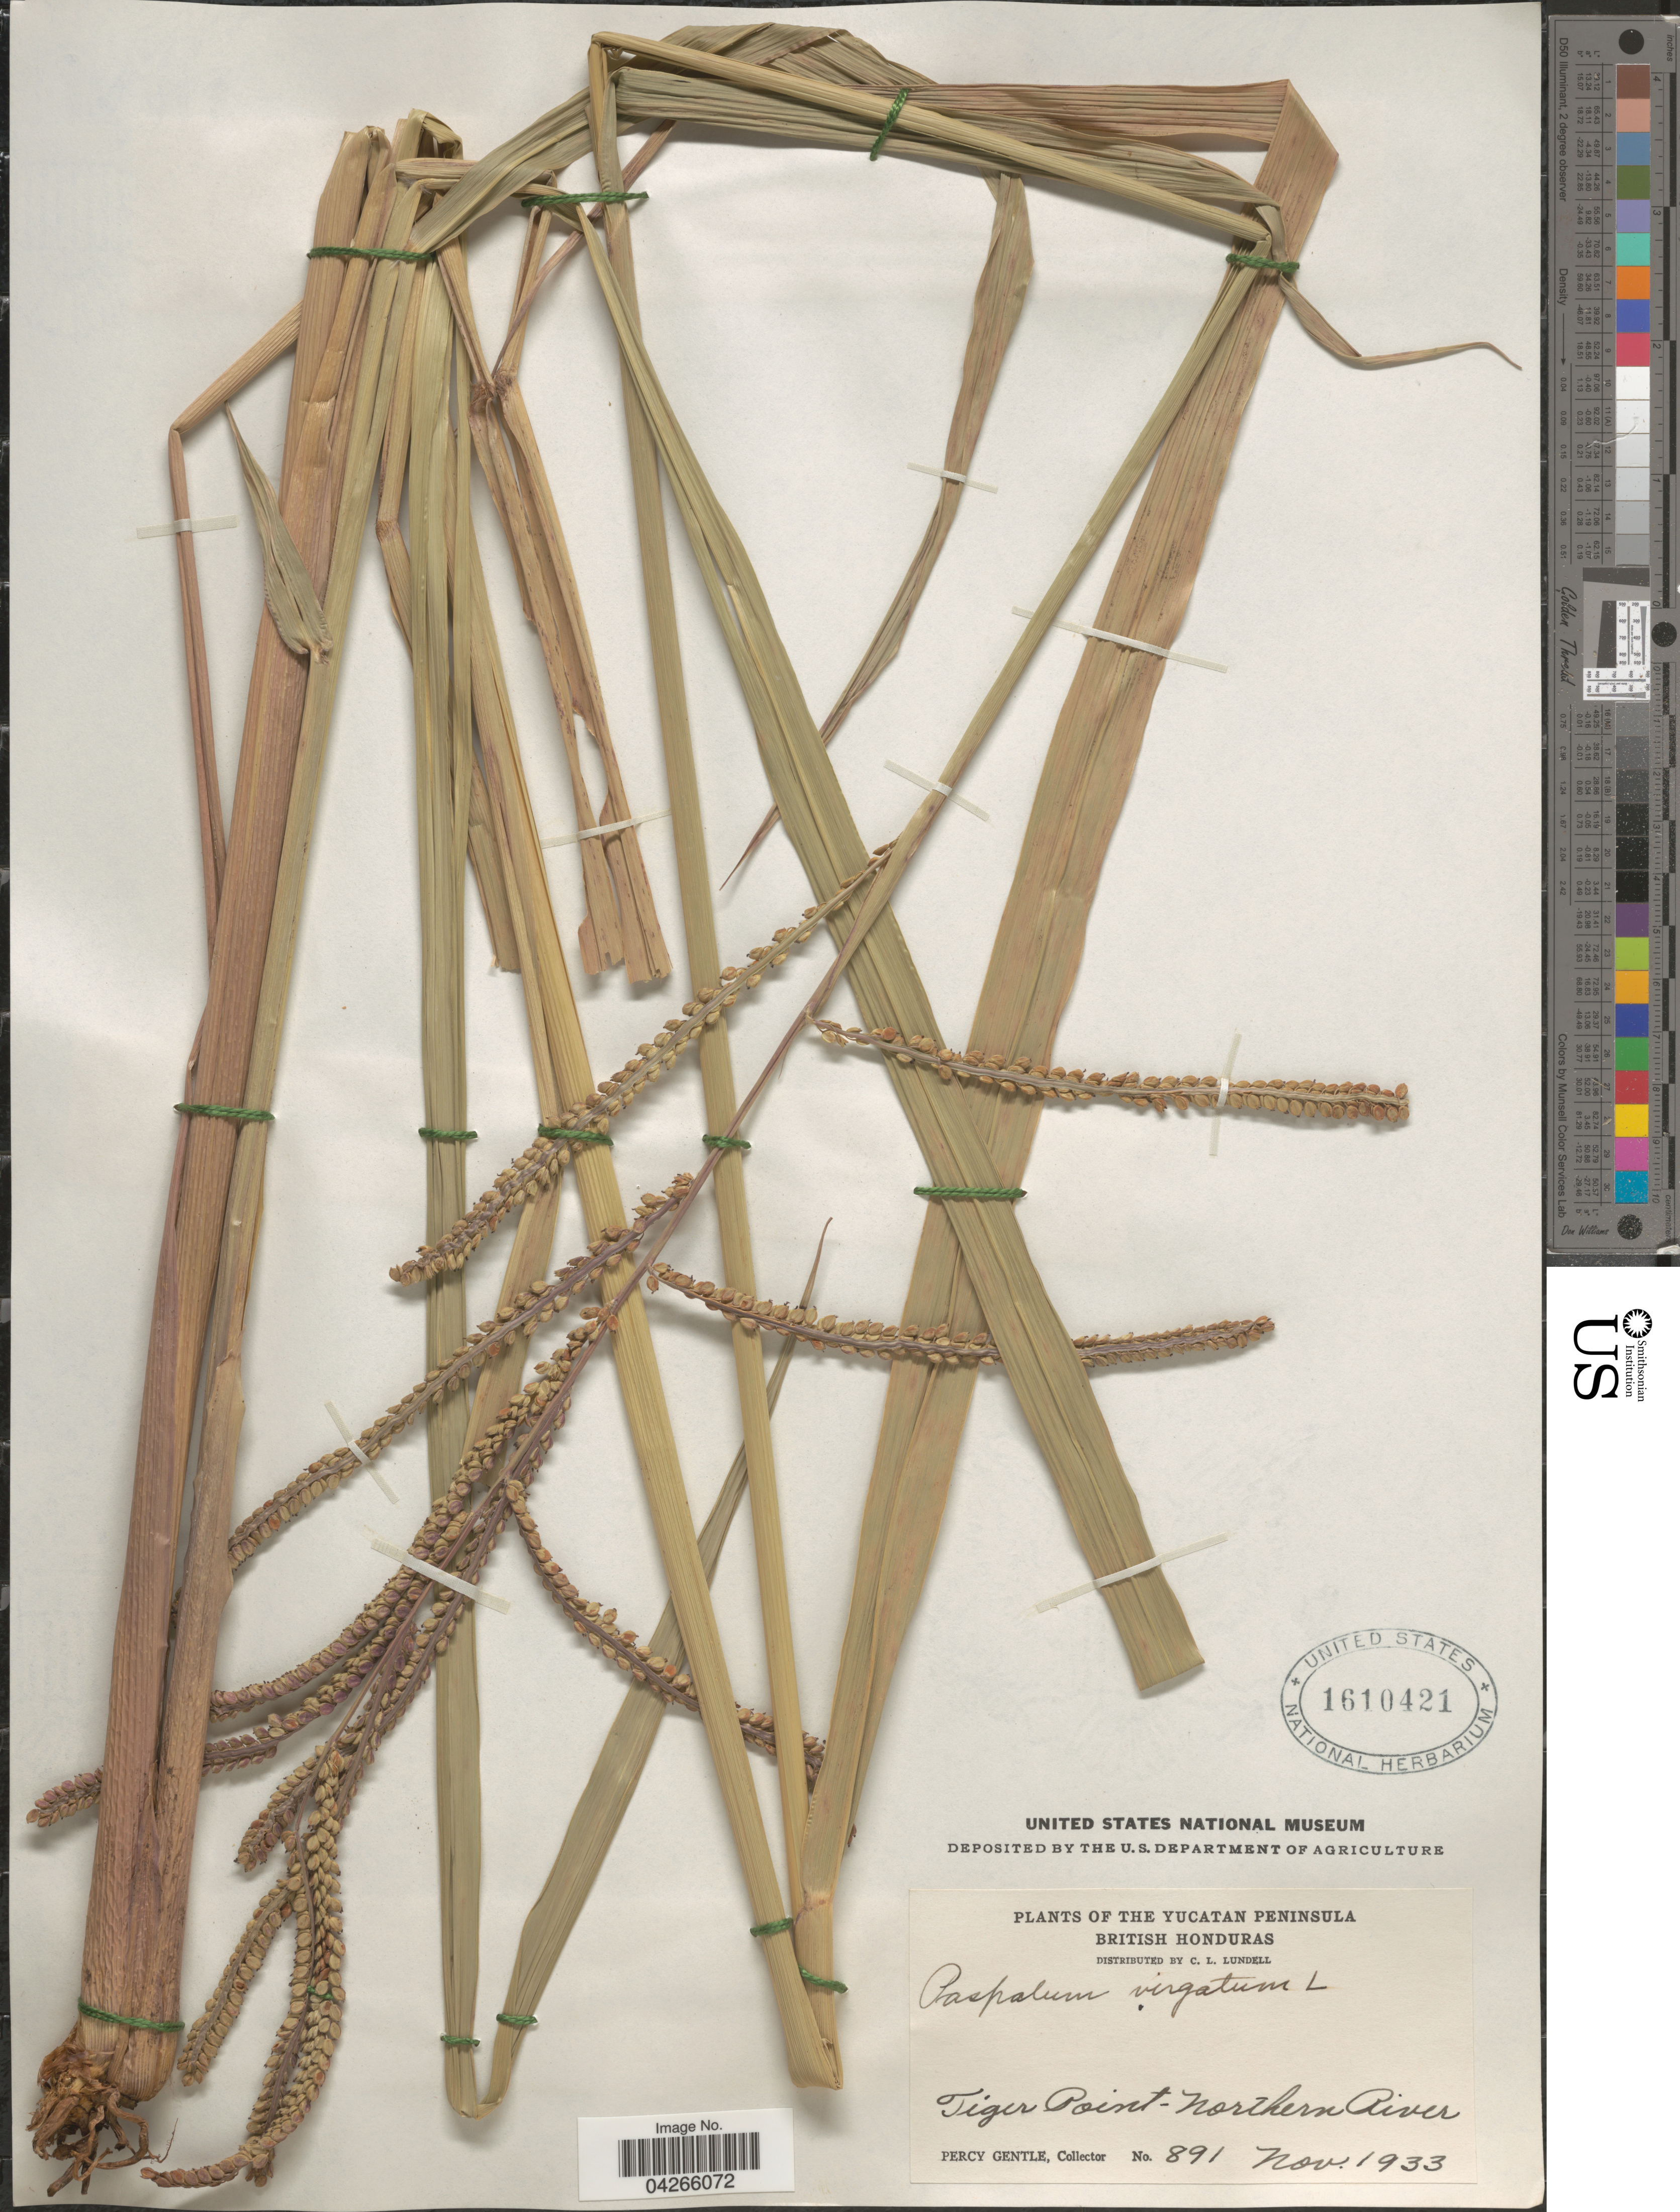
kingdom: Plantae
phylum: Tracheophyta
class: Liliopsida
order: Poales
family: Poaceae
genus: Paspalum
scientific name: Paspalum virgatum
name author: L.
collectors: P. H. Gentle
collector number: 891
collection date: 1933-11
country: Belize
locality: The Yucatan Peninsula. British Honduras. Tiger Point-Northern River.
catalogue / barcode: US 1610421